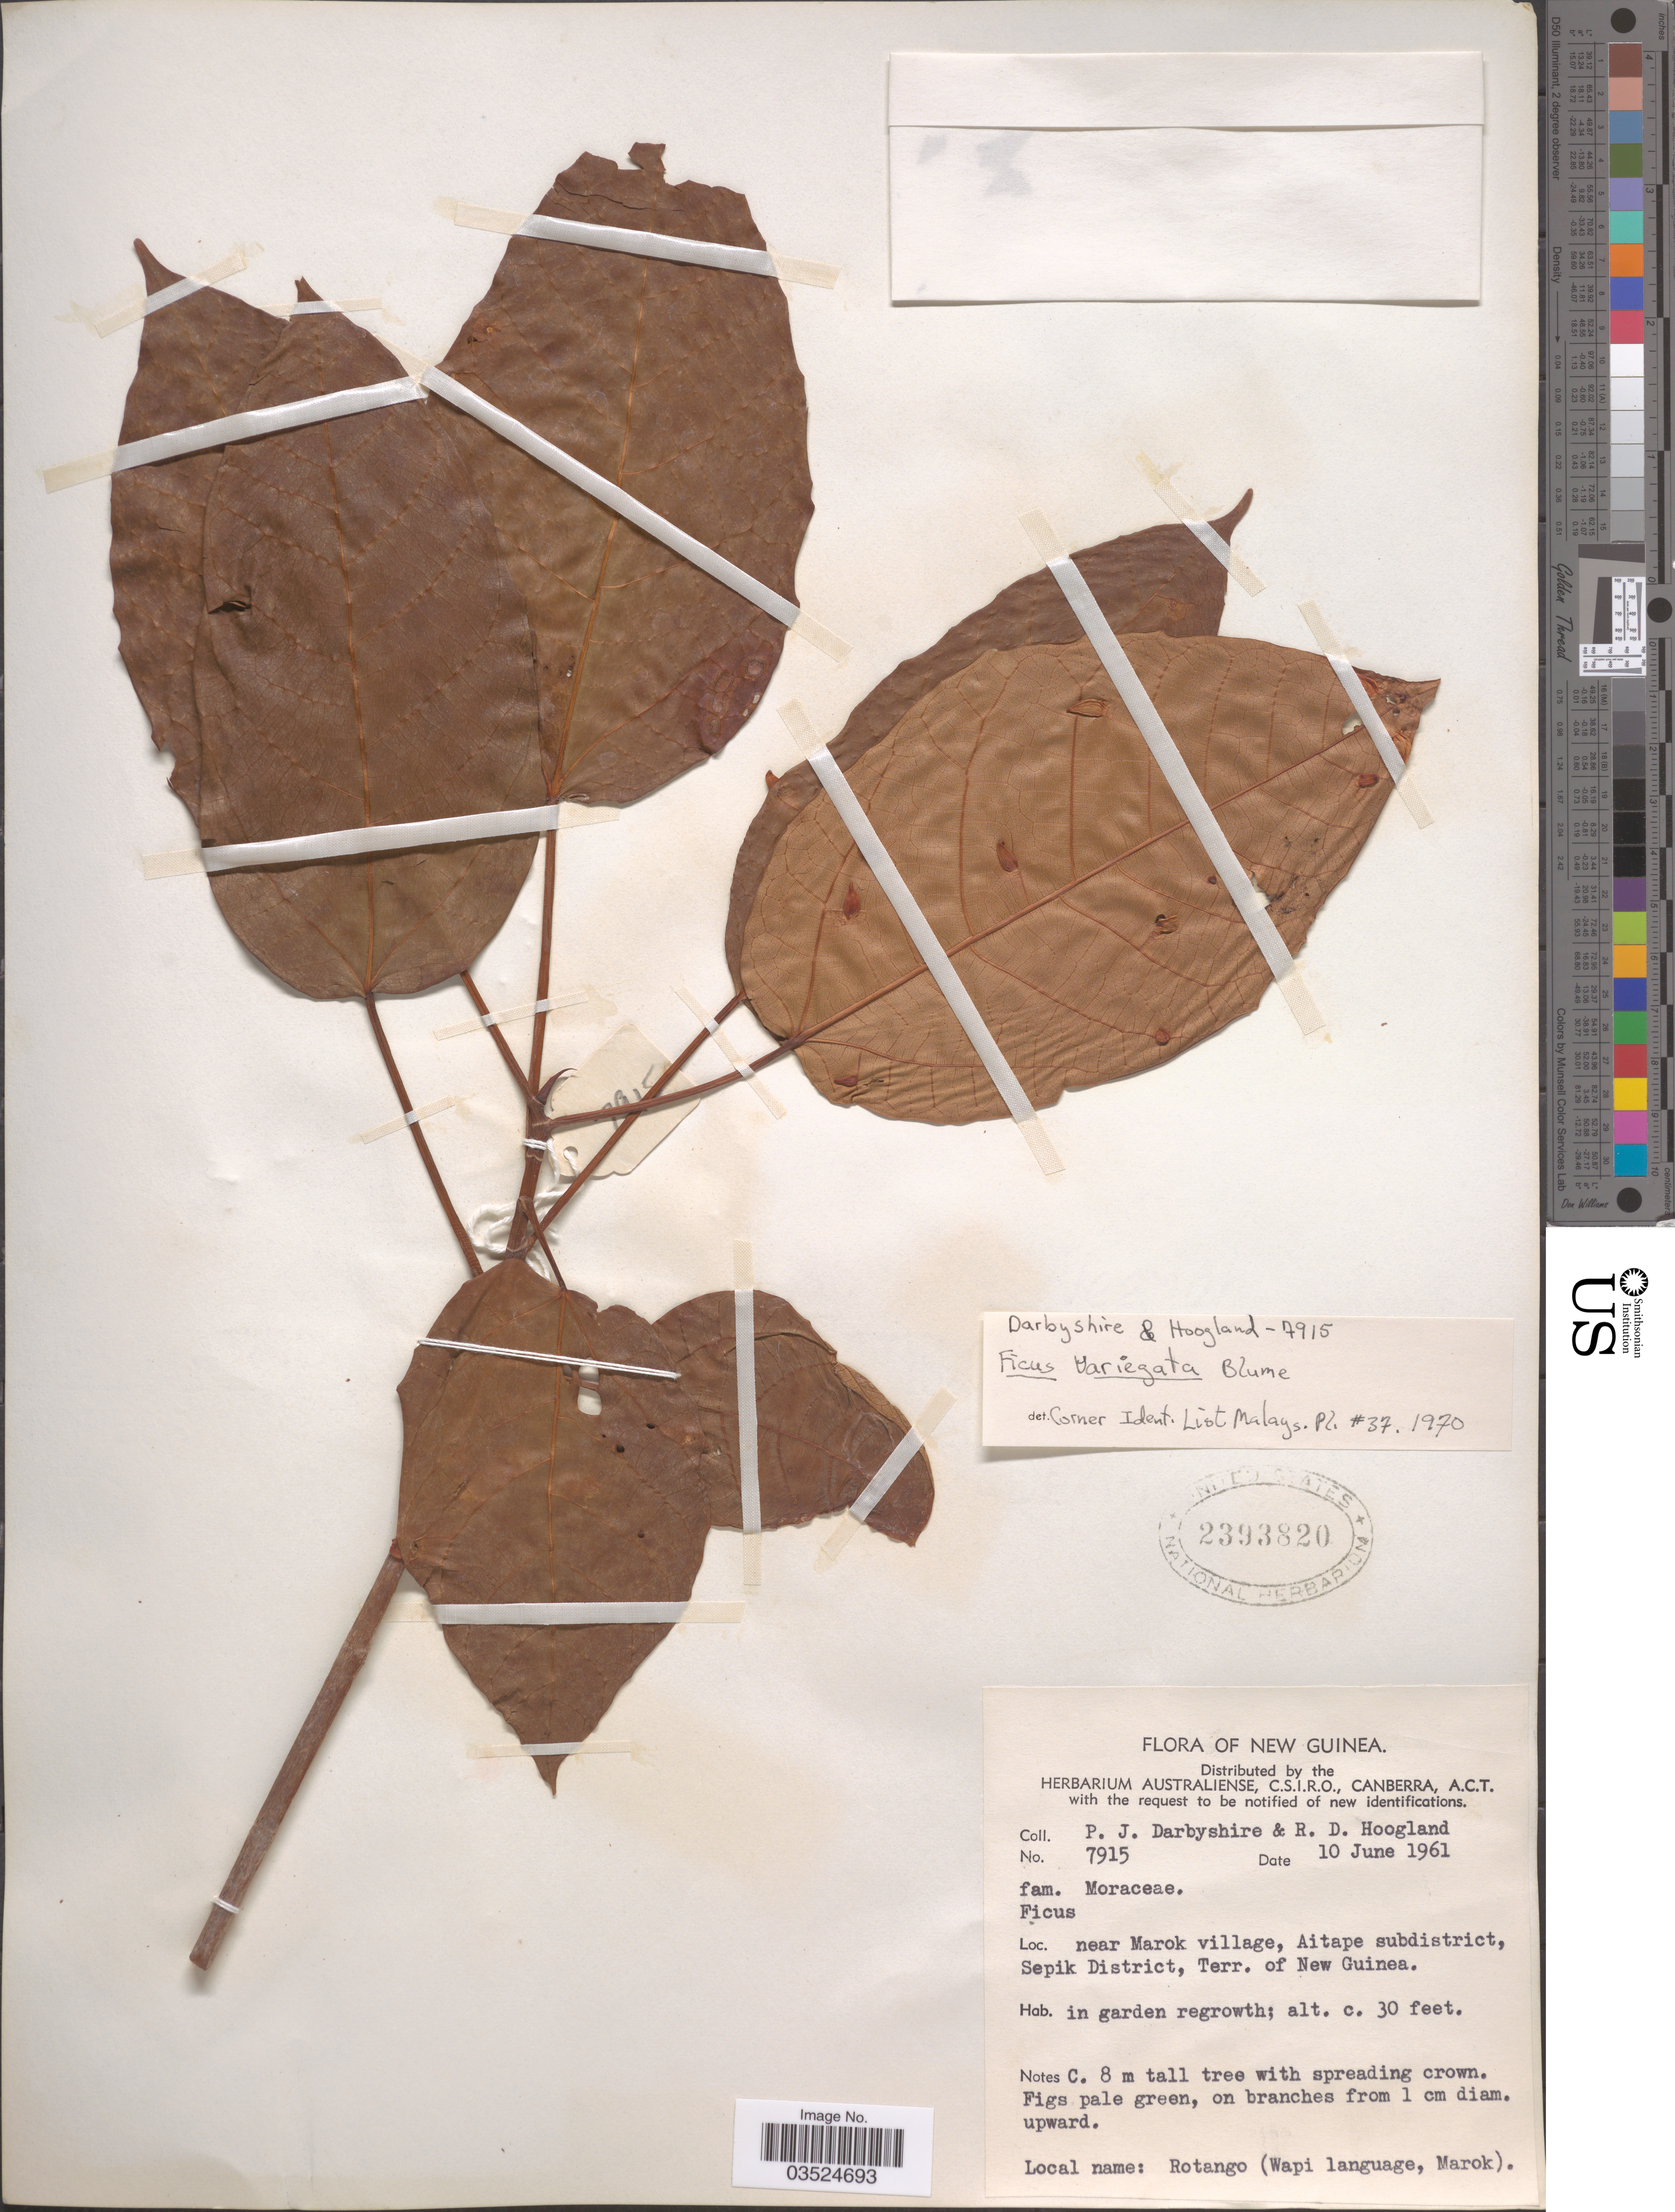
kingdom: Plantae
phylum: Tracheophyta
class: Magnoliopsida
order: Rosales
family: Moraceae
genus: Ficus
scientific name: Ficus variegata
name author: Blume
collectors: P. Darbyshire & R. D. Hoogland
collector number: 7915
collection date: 1961-06-10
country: Papua New Guinea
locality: New Guinea. Near Marok village, Aitape subdistrict, Sepik District, Terr. of New Guinea.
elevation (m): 9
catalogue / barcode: US 2393820